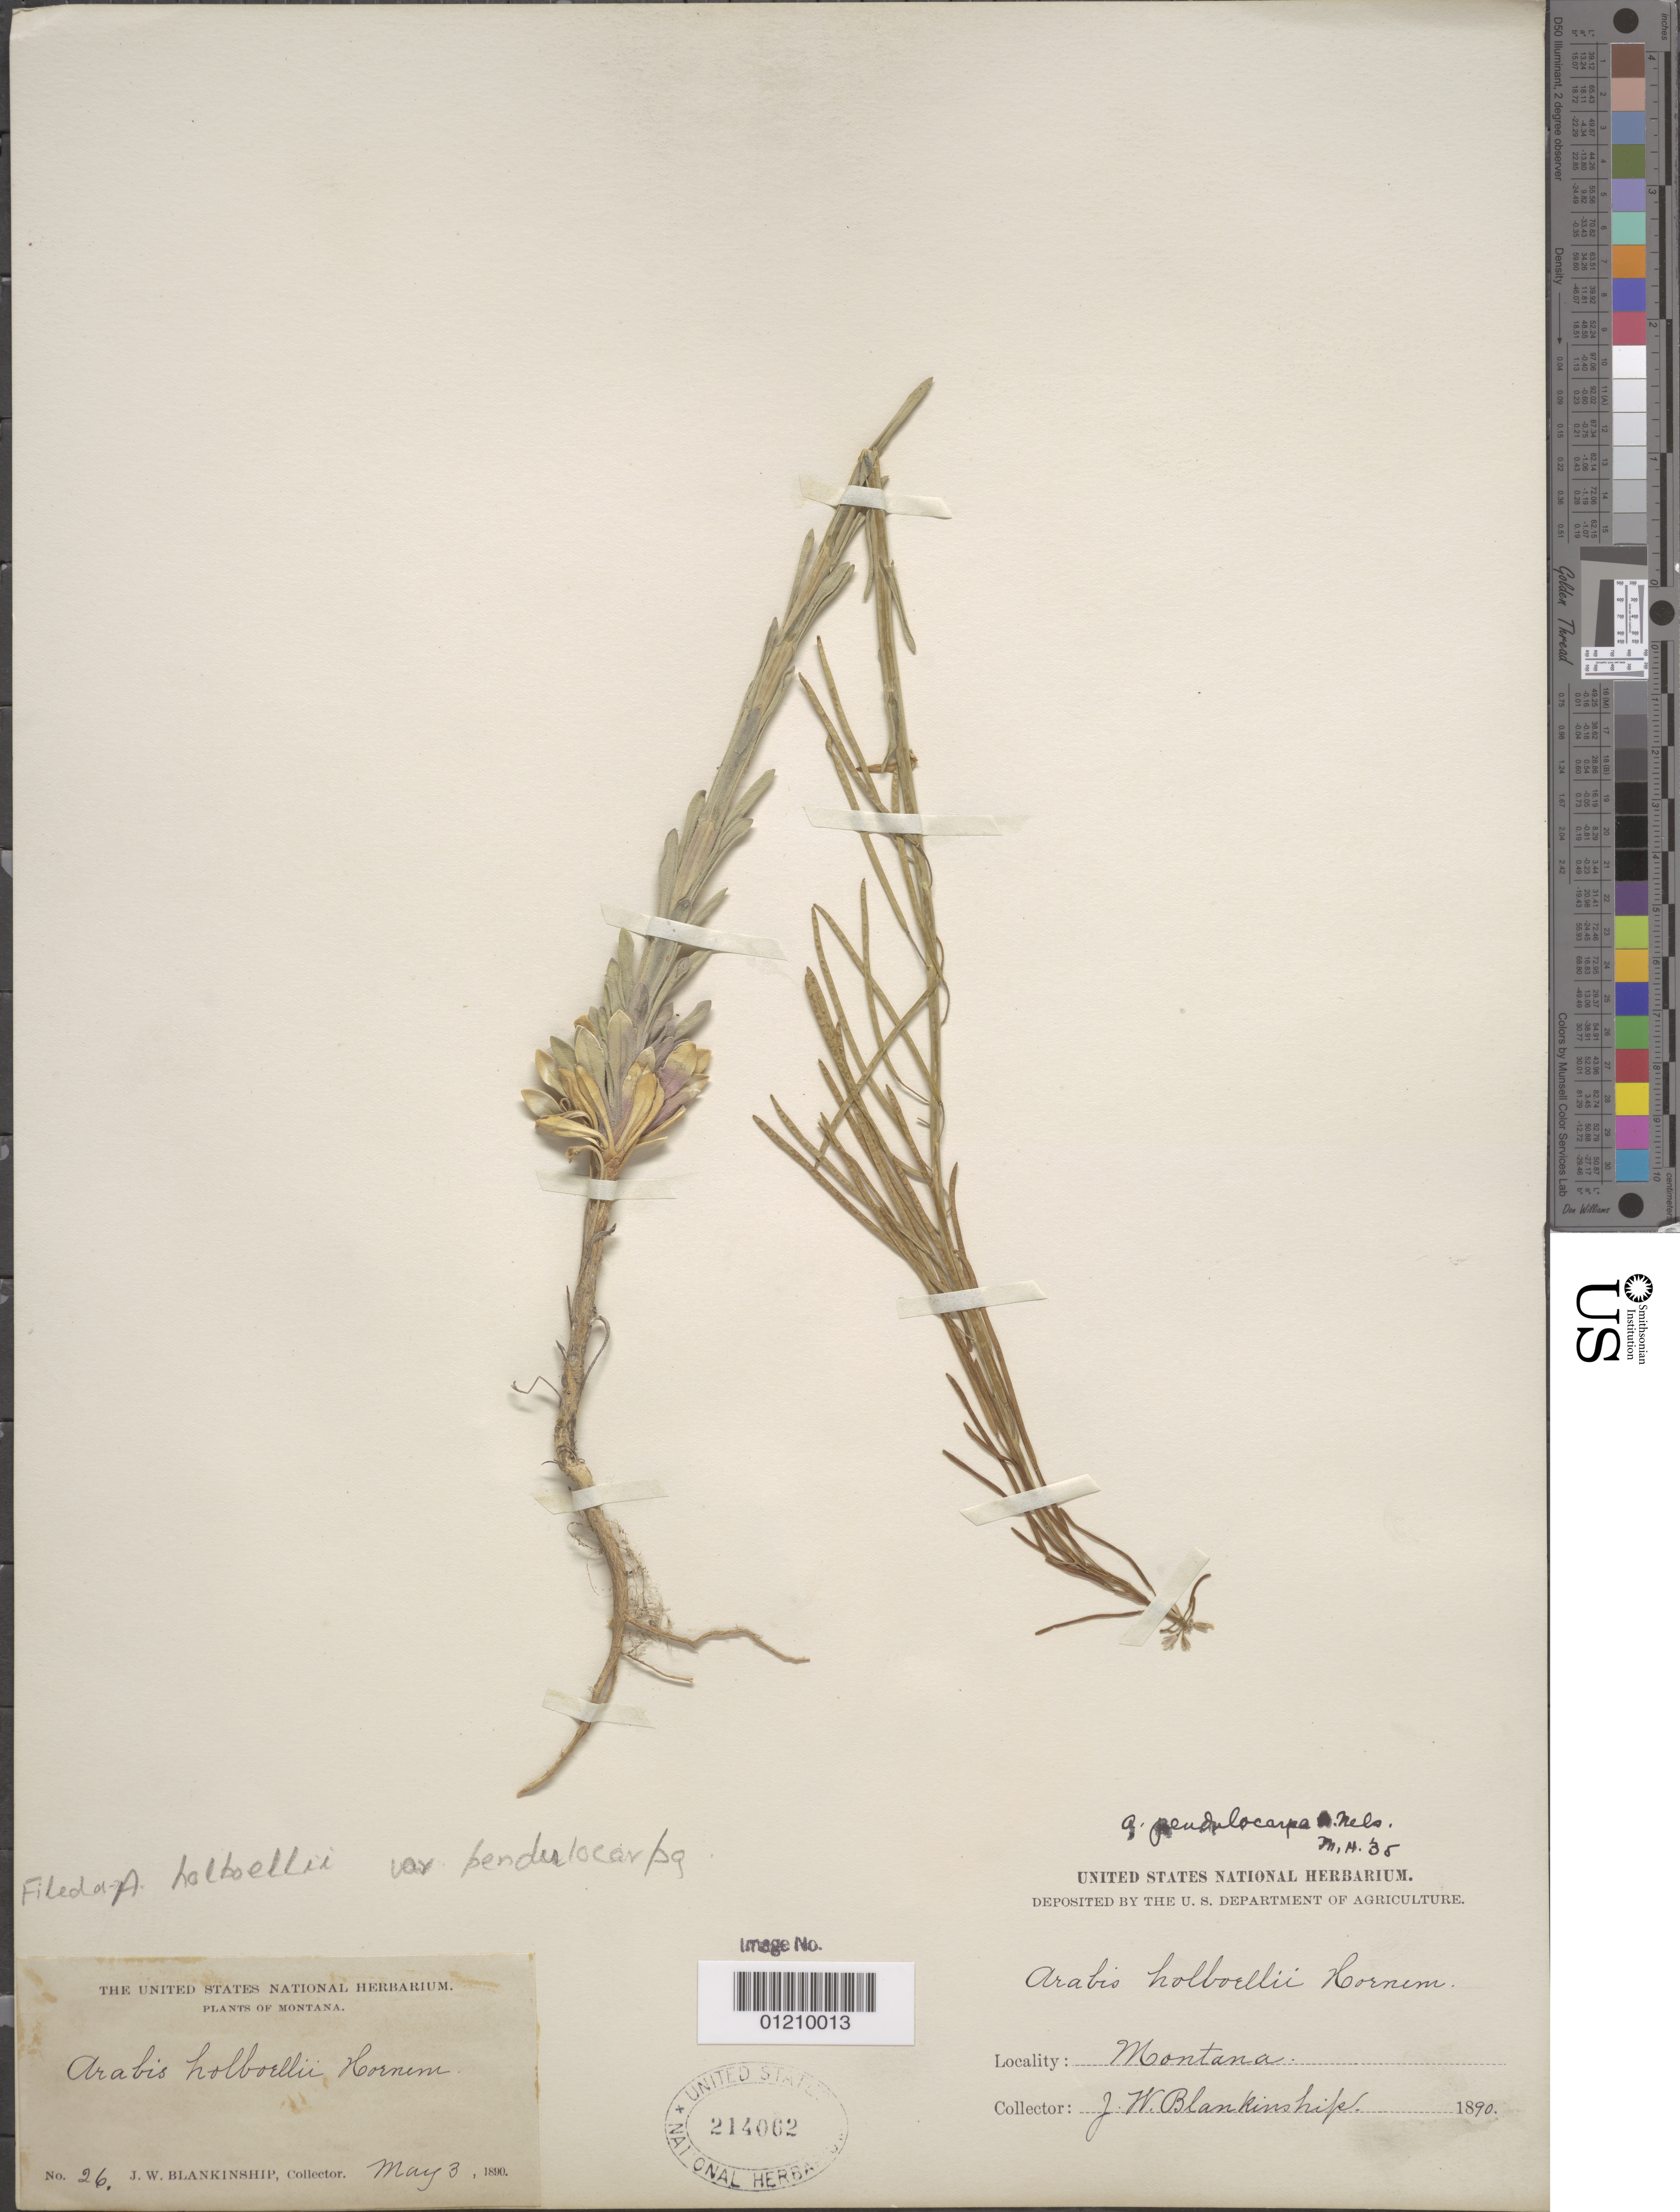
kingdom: Plantae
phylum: Tracheophyta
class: Magnoliopsida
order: Brassicales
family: Brassicaceae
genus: Arabis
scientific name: Arabis holboellii var. pendulocarpa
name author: (A. Nelson) Rollins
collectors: J. W. Blankinship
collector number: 26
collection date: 1890-05-03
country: United States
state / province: Montana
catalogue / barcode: US 214062